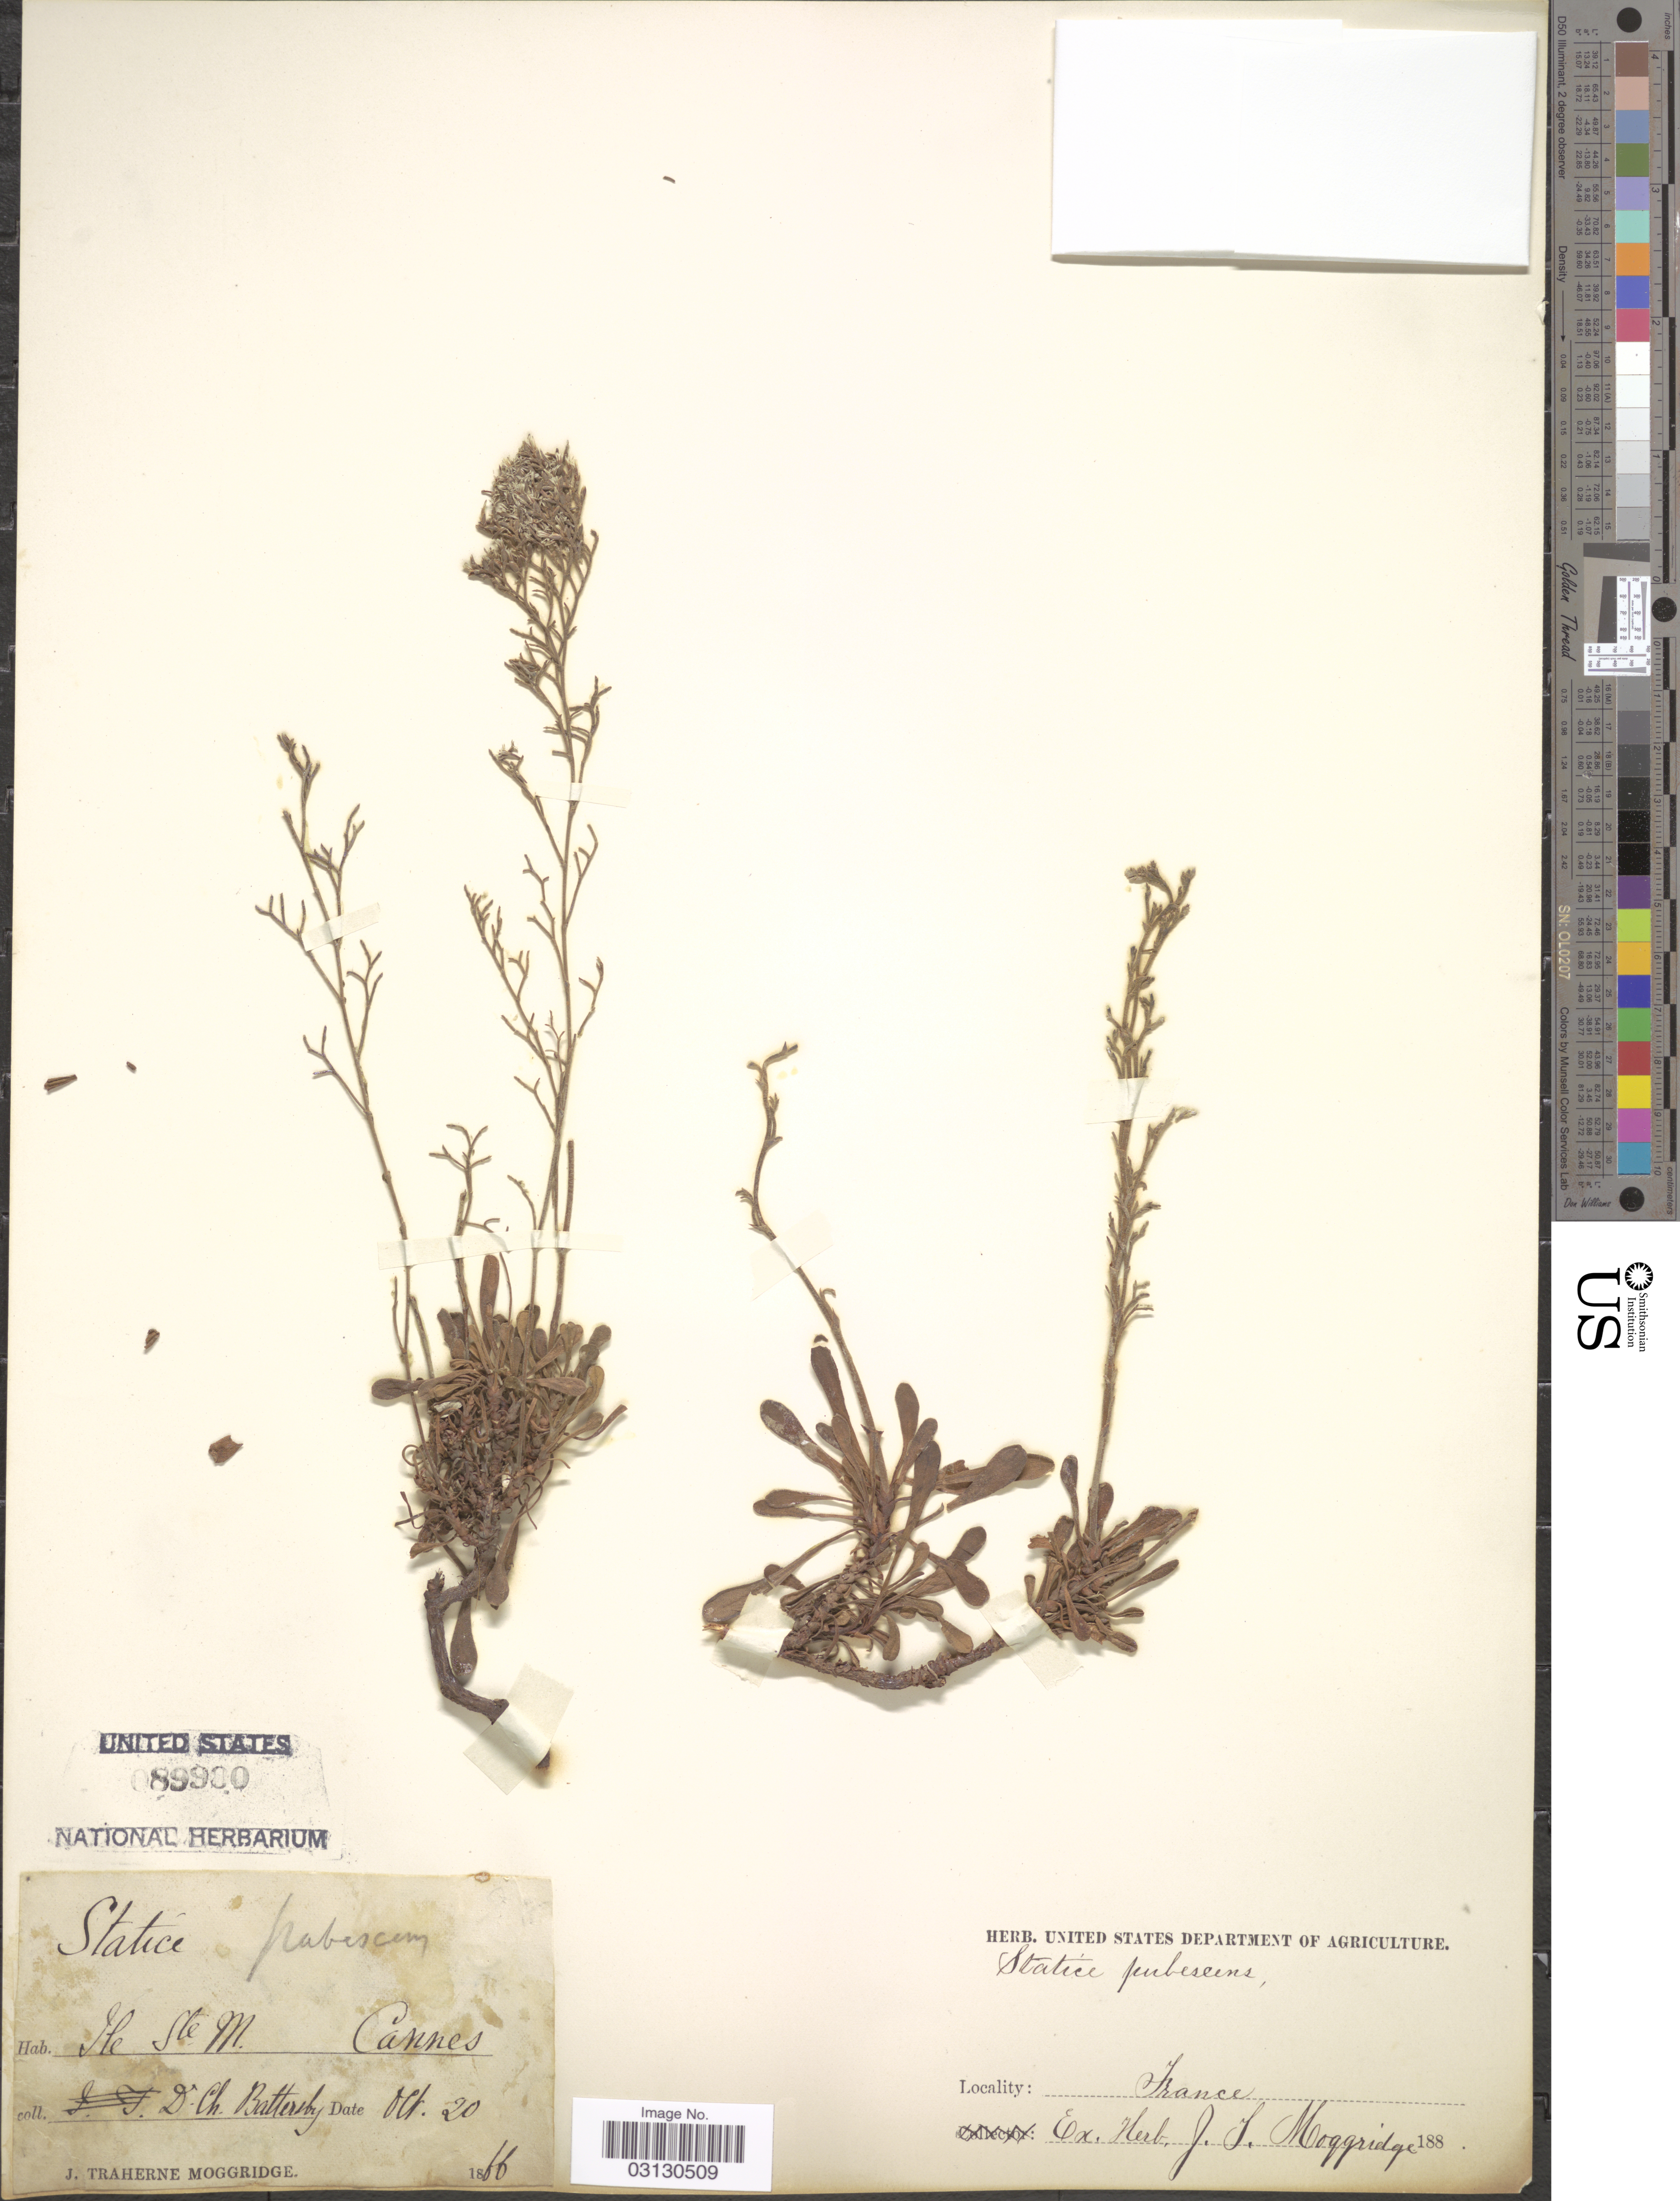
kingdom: Plantae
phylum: Tracheophyta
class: Magnoliopsida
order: Caryophyllales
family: Plumbaginaceae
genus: Limonium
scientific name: Limonium cordatum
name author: (L.) Mill.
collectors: C. Battersby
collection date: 1866-10-20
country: France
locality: Ile Ste M. Cannes.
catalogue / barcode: US 89900